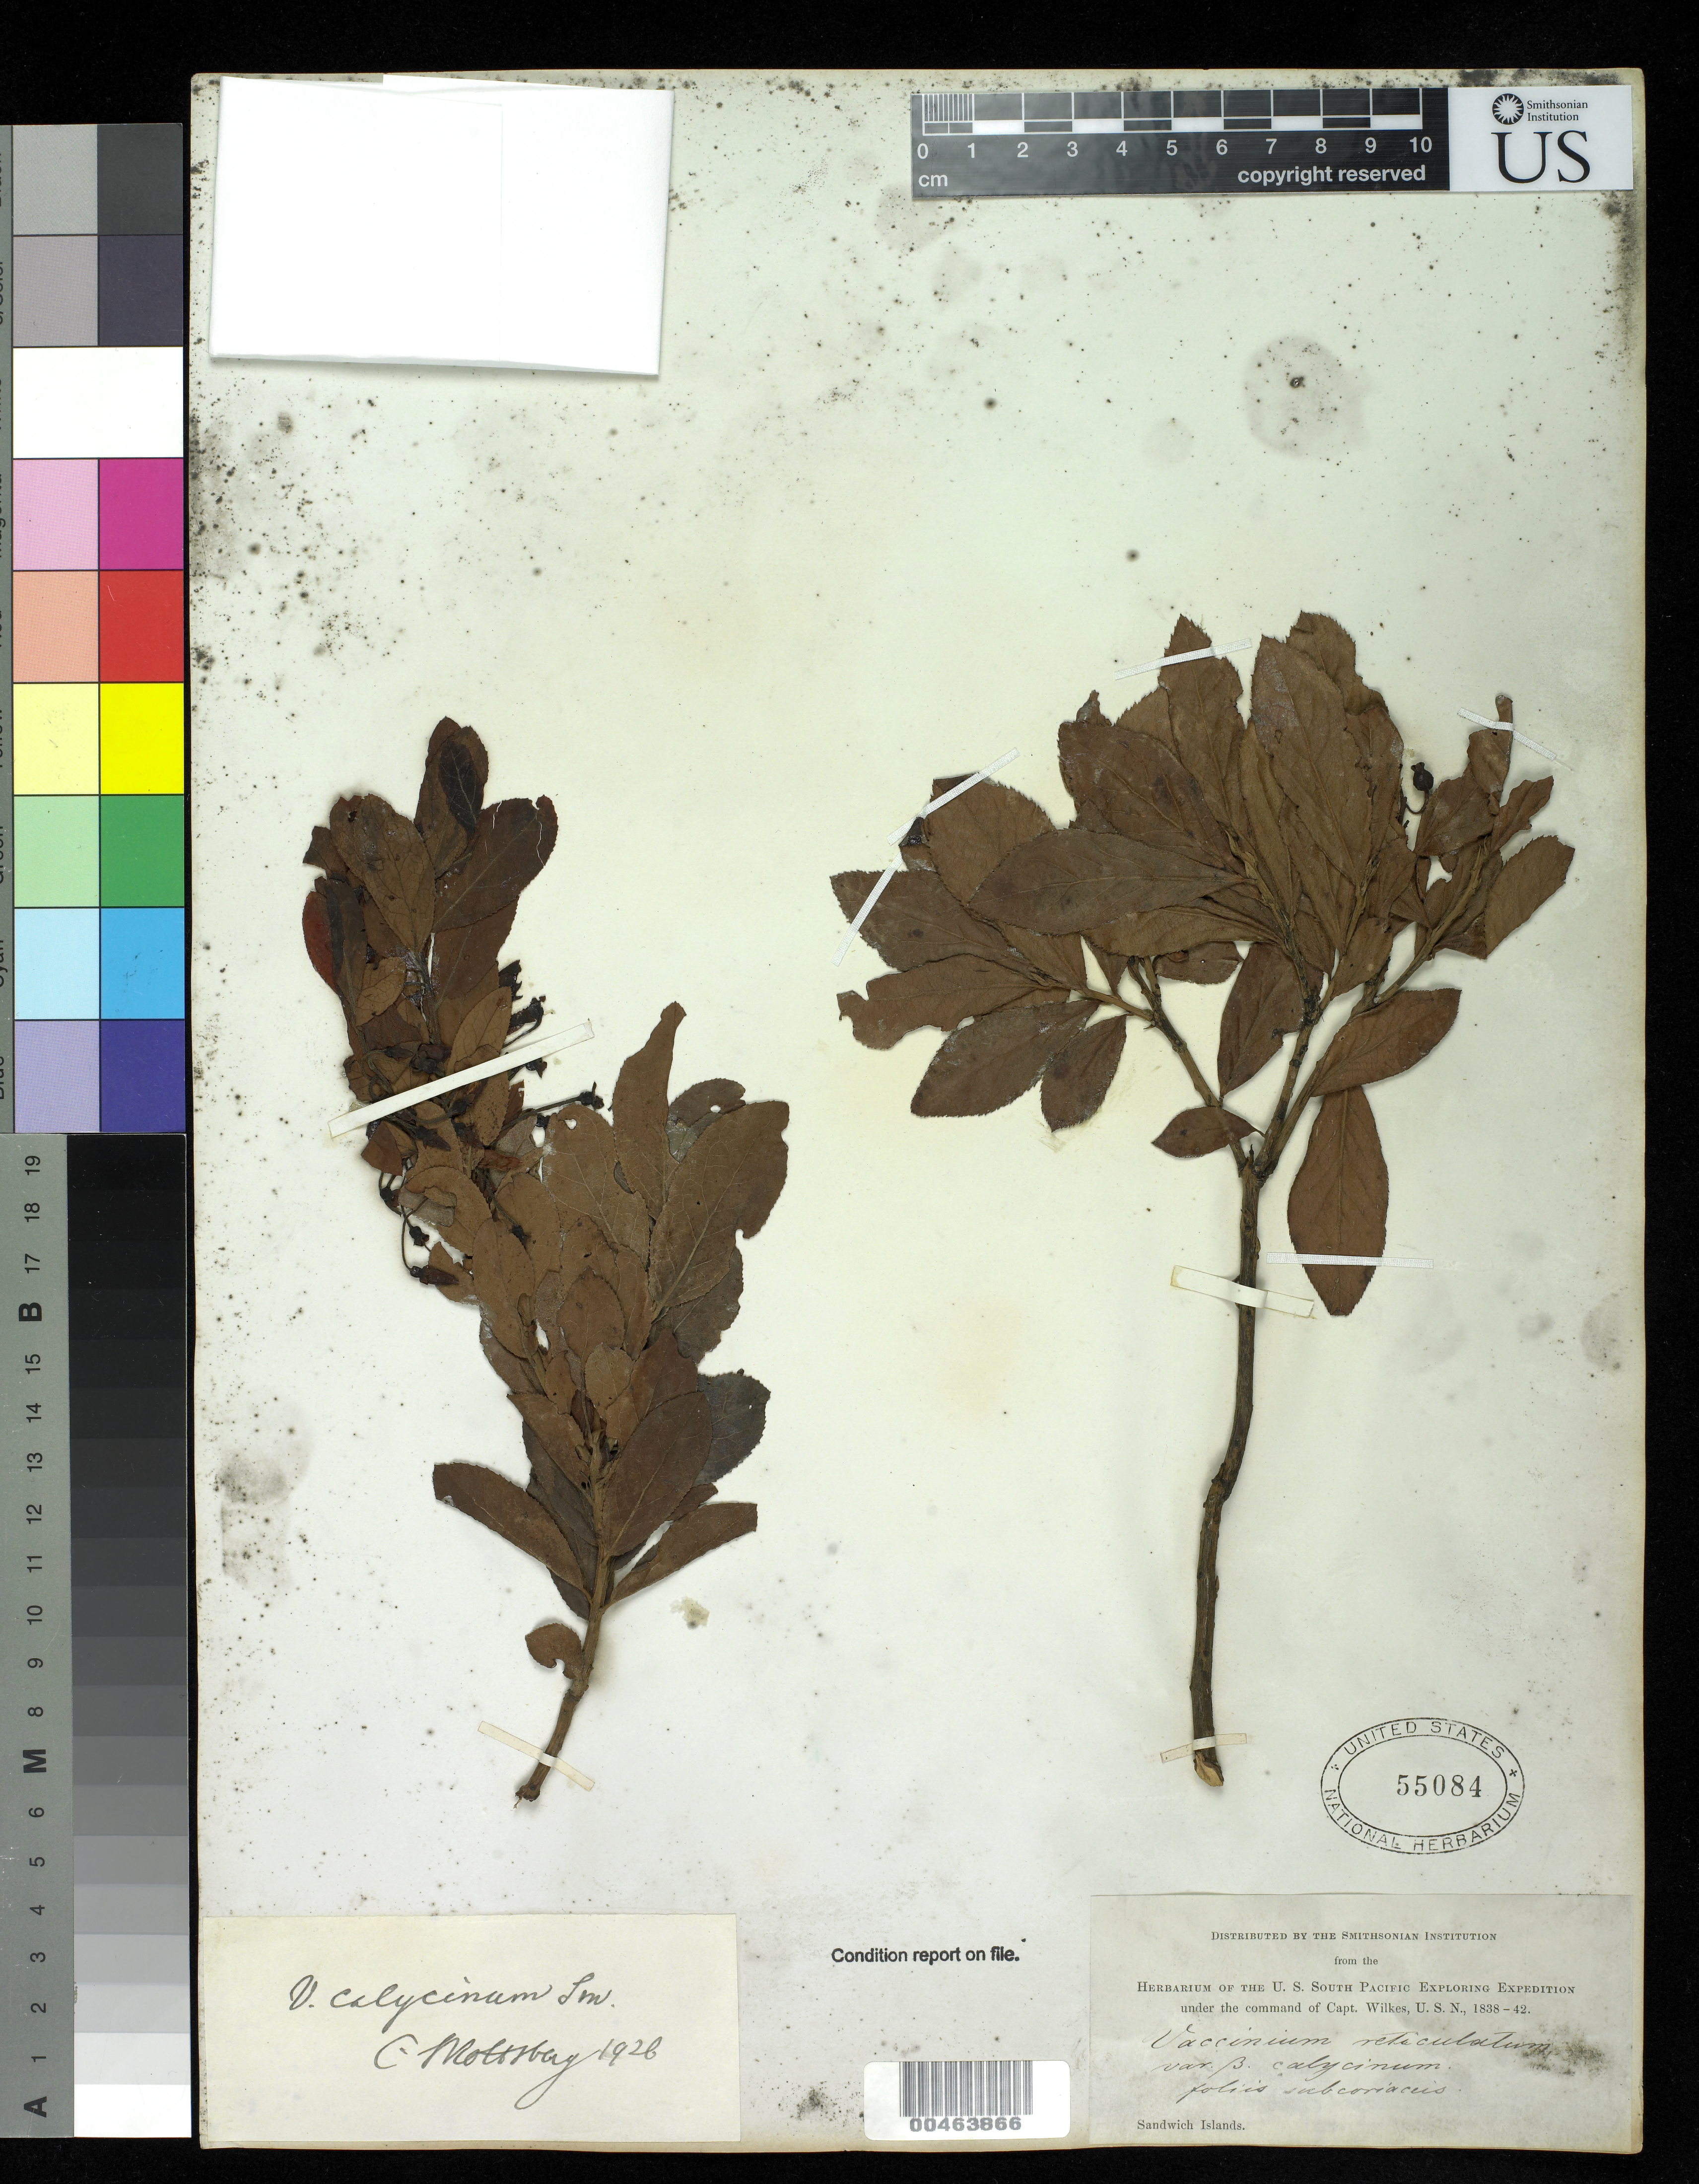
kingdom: Plantae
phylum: Tracheophyta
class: Magnoliopsida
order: Ericales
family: Ericaceae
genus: Vaccinium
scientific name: Vaccinium calycinum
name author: Sm.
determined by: Skottsberg, C. J. F.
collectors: Wilkes Explor. Exped.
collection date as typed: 1838 to -- --- 1842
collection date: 1838/1842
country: United States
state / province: Hawaii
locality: Sandwich Islands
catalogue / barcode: US 55084